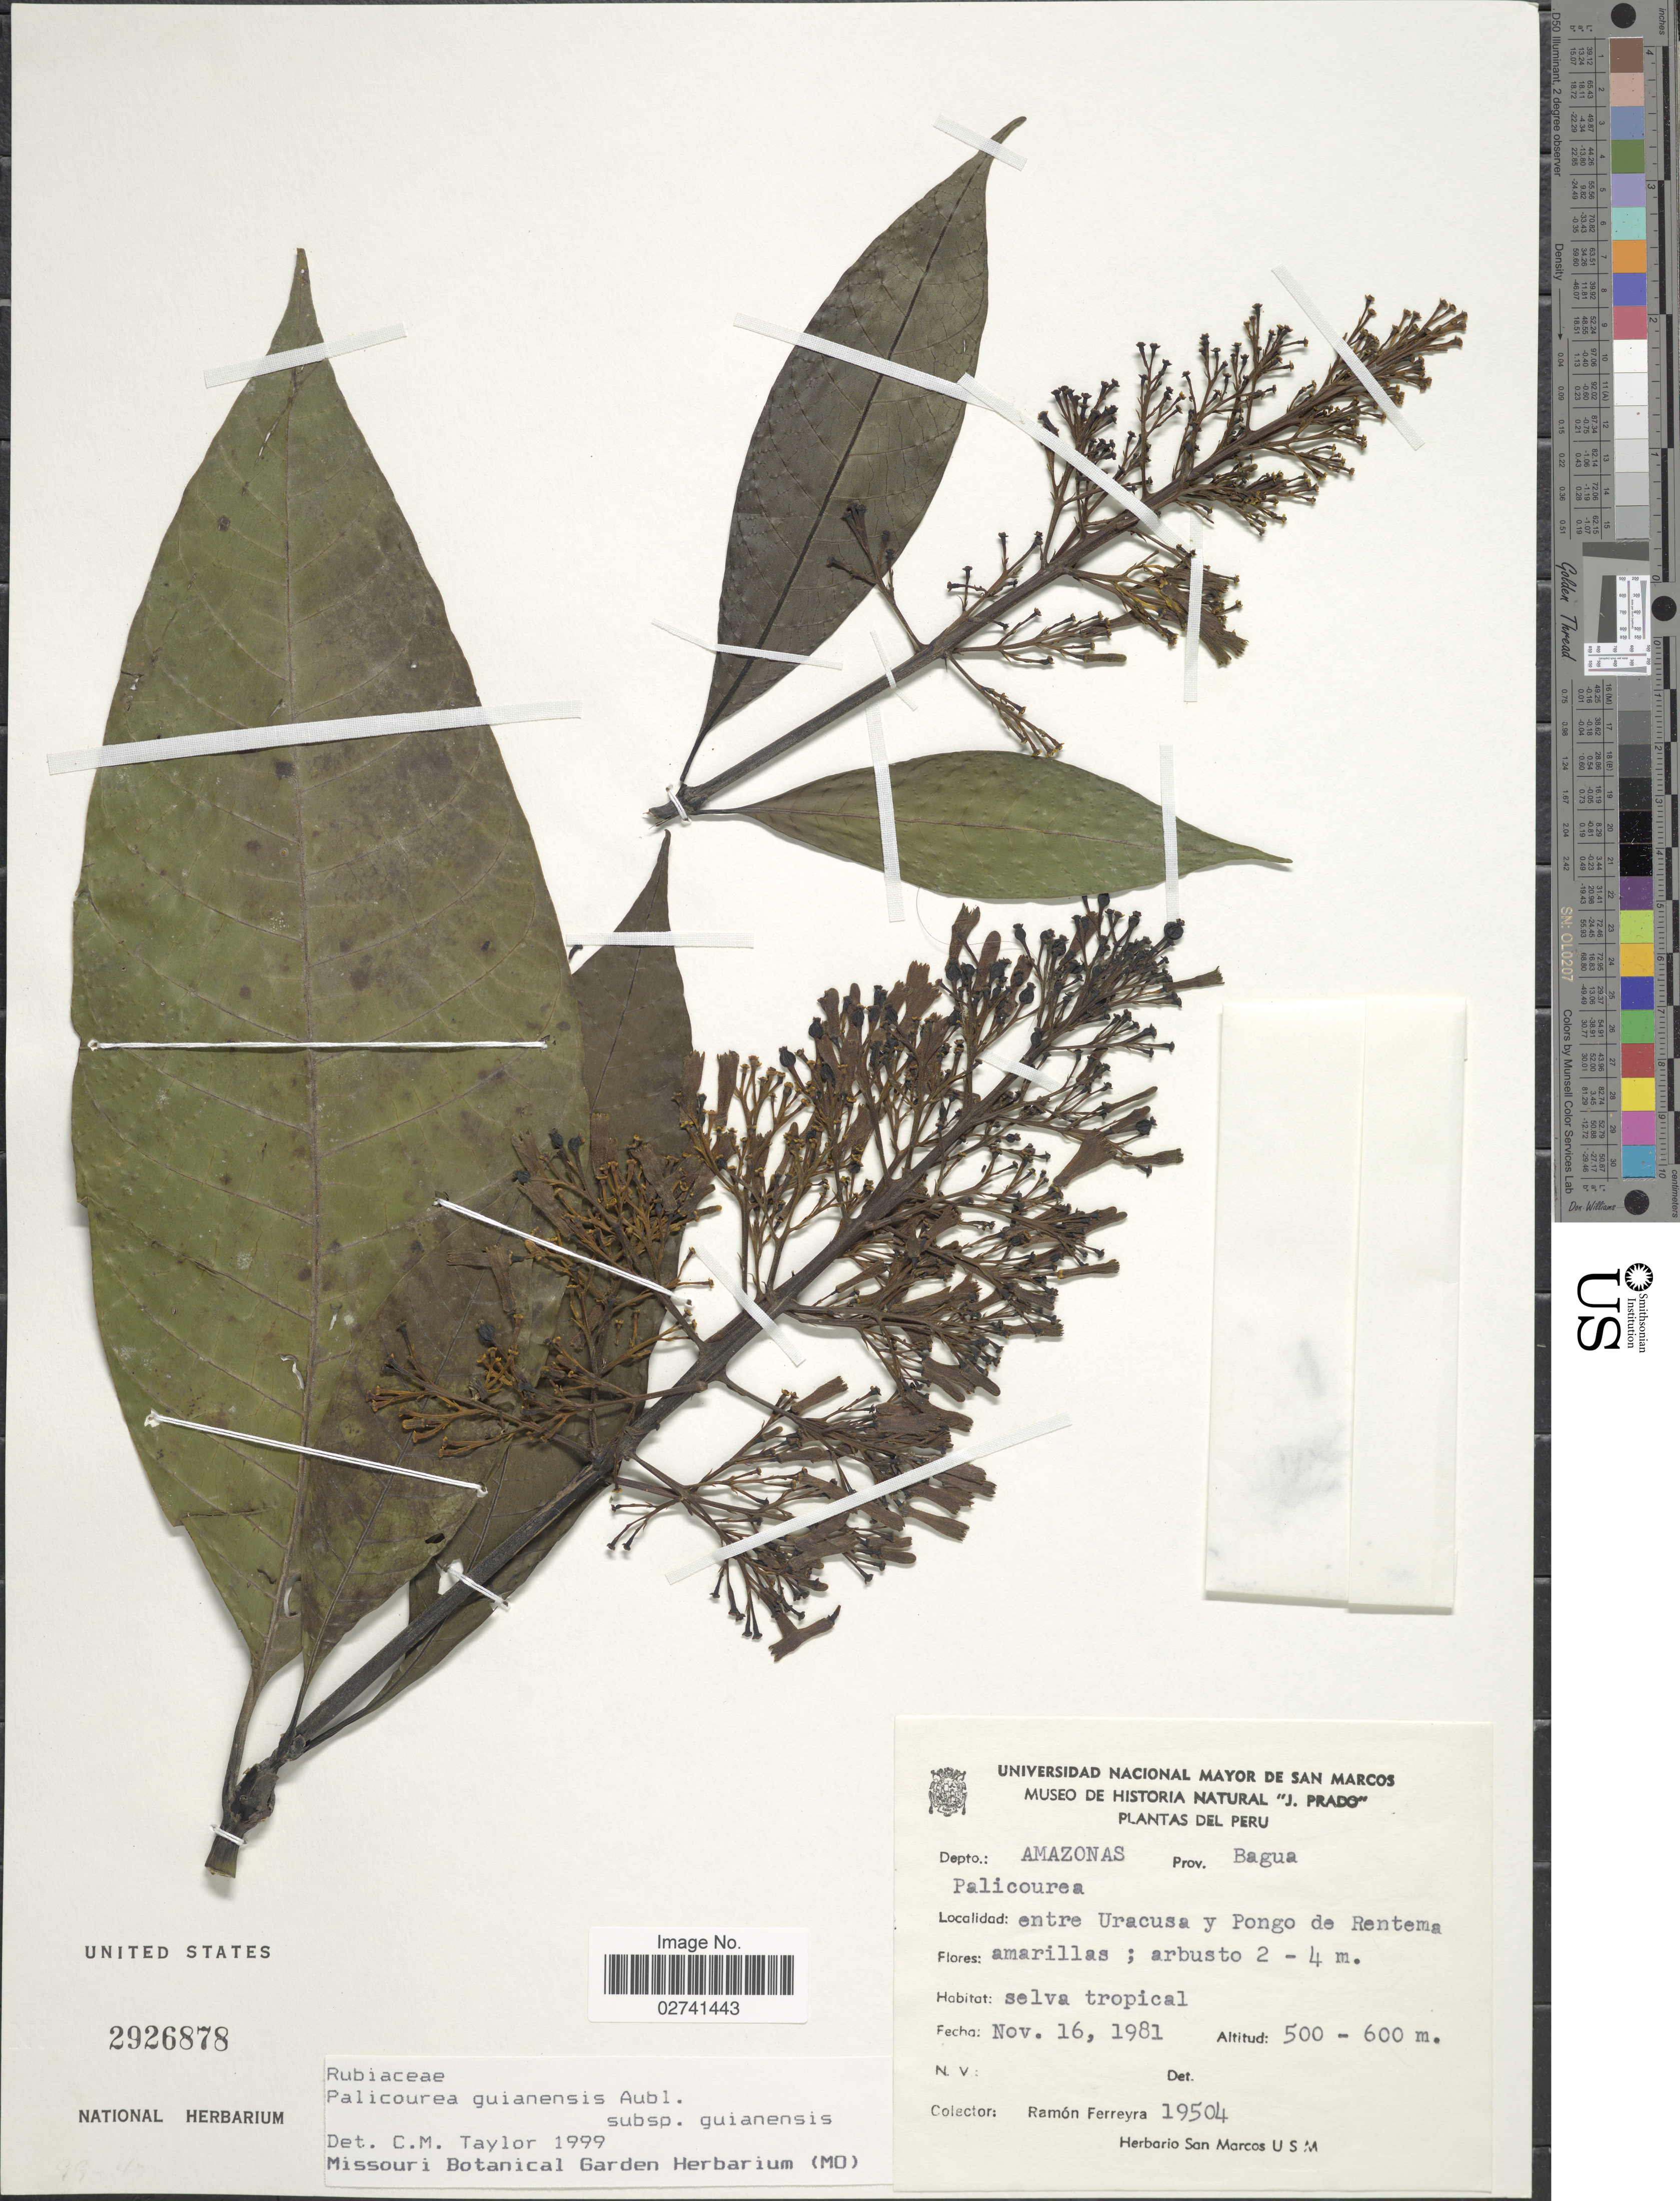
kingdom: Plantae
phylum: Tracheophyta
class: Magnoliopsida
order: Gentianales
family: Rubiaceae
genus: Palicourea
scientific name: Palicourea guianensis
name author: Aubl.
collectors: R. A. Ferreyra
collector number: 19504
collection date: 1981-11-16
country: Peru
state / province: Amazonas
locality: Prov. Bagua. Entre Uracusa y Pongo de Rentema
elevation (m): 500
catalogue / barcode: US 2926878